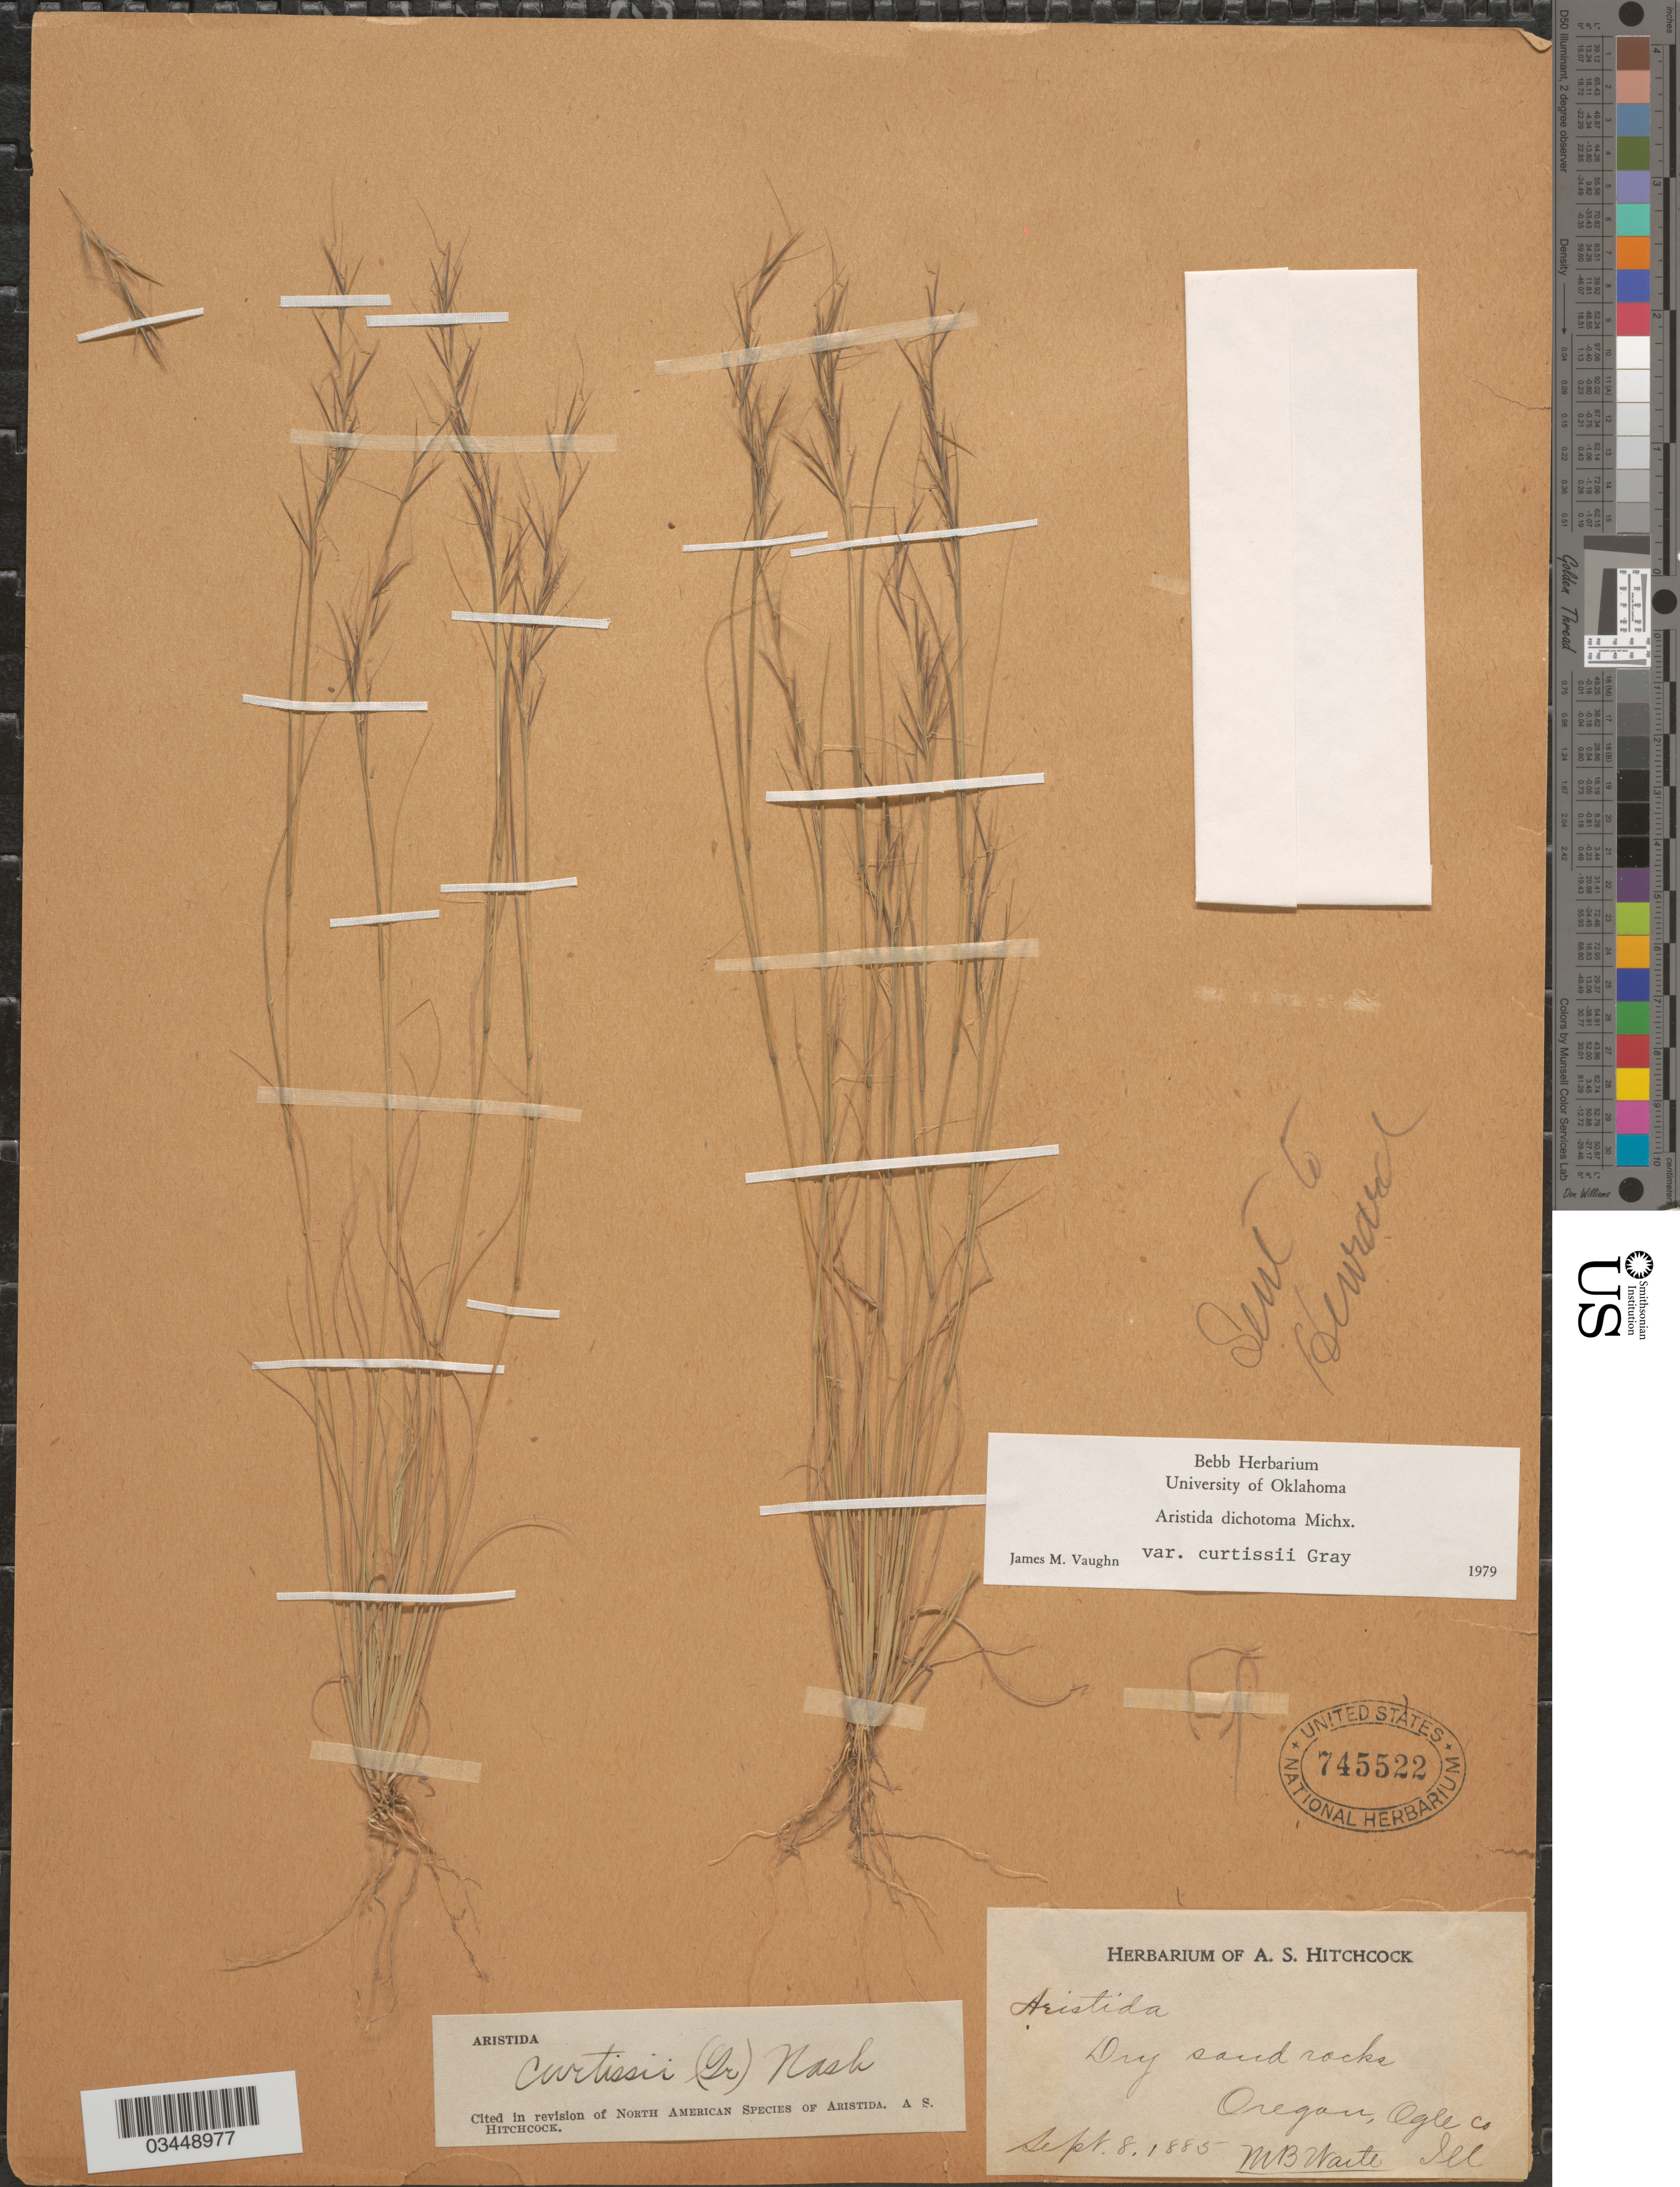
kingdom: Plantae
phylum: Tracheophyta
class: Liliopsida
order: Poales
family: Poaceae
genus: Aristida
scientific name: Aristida dichotoma var. curtisii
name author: A. Gray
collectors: M. B. Waite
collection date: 1885-09-08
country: United States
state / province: Oregon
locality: Ogle Co.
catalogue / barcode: US 745522